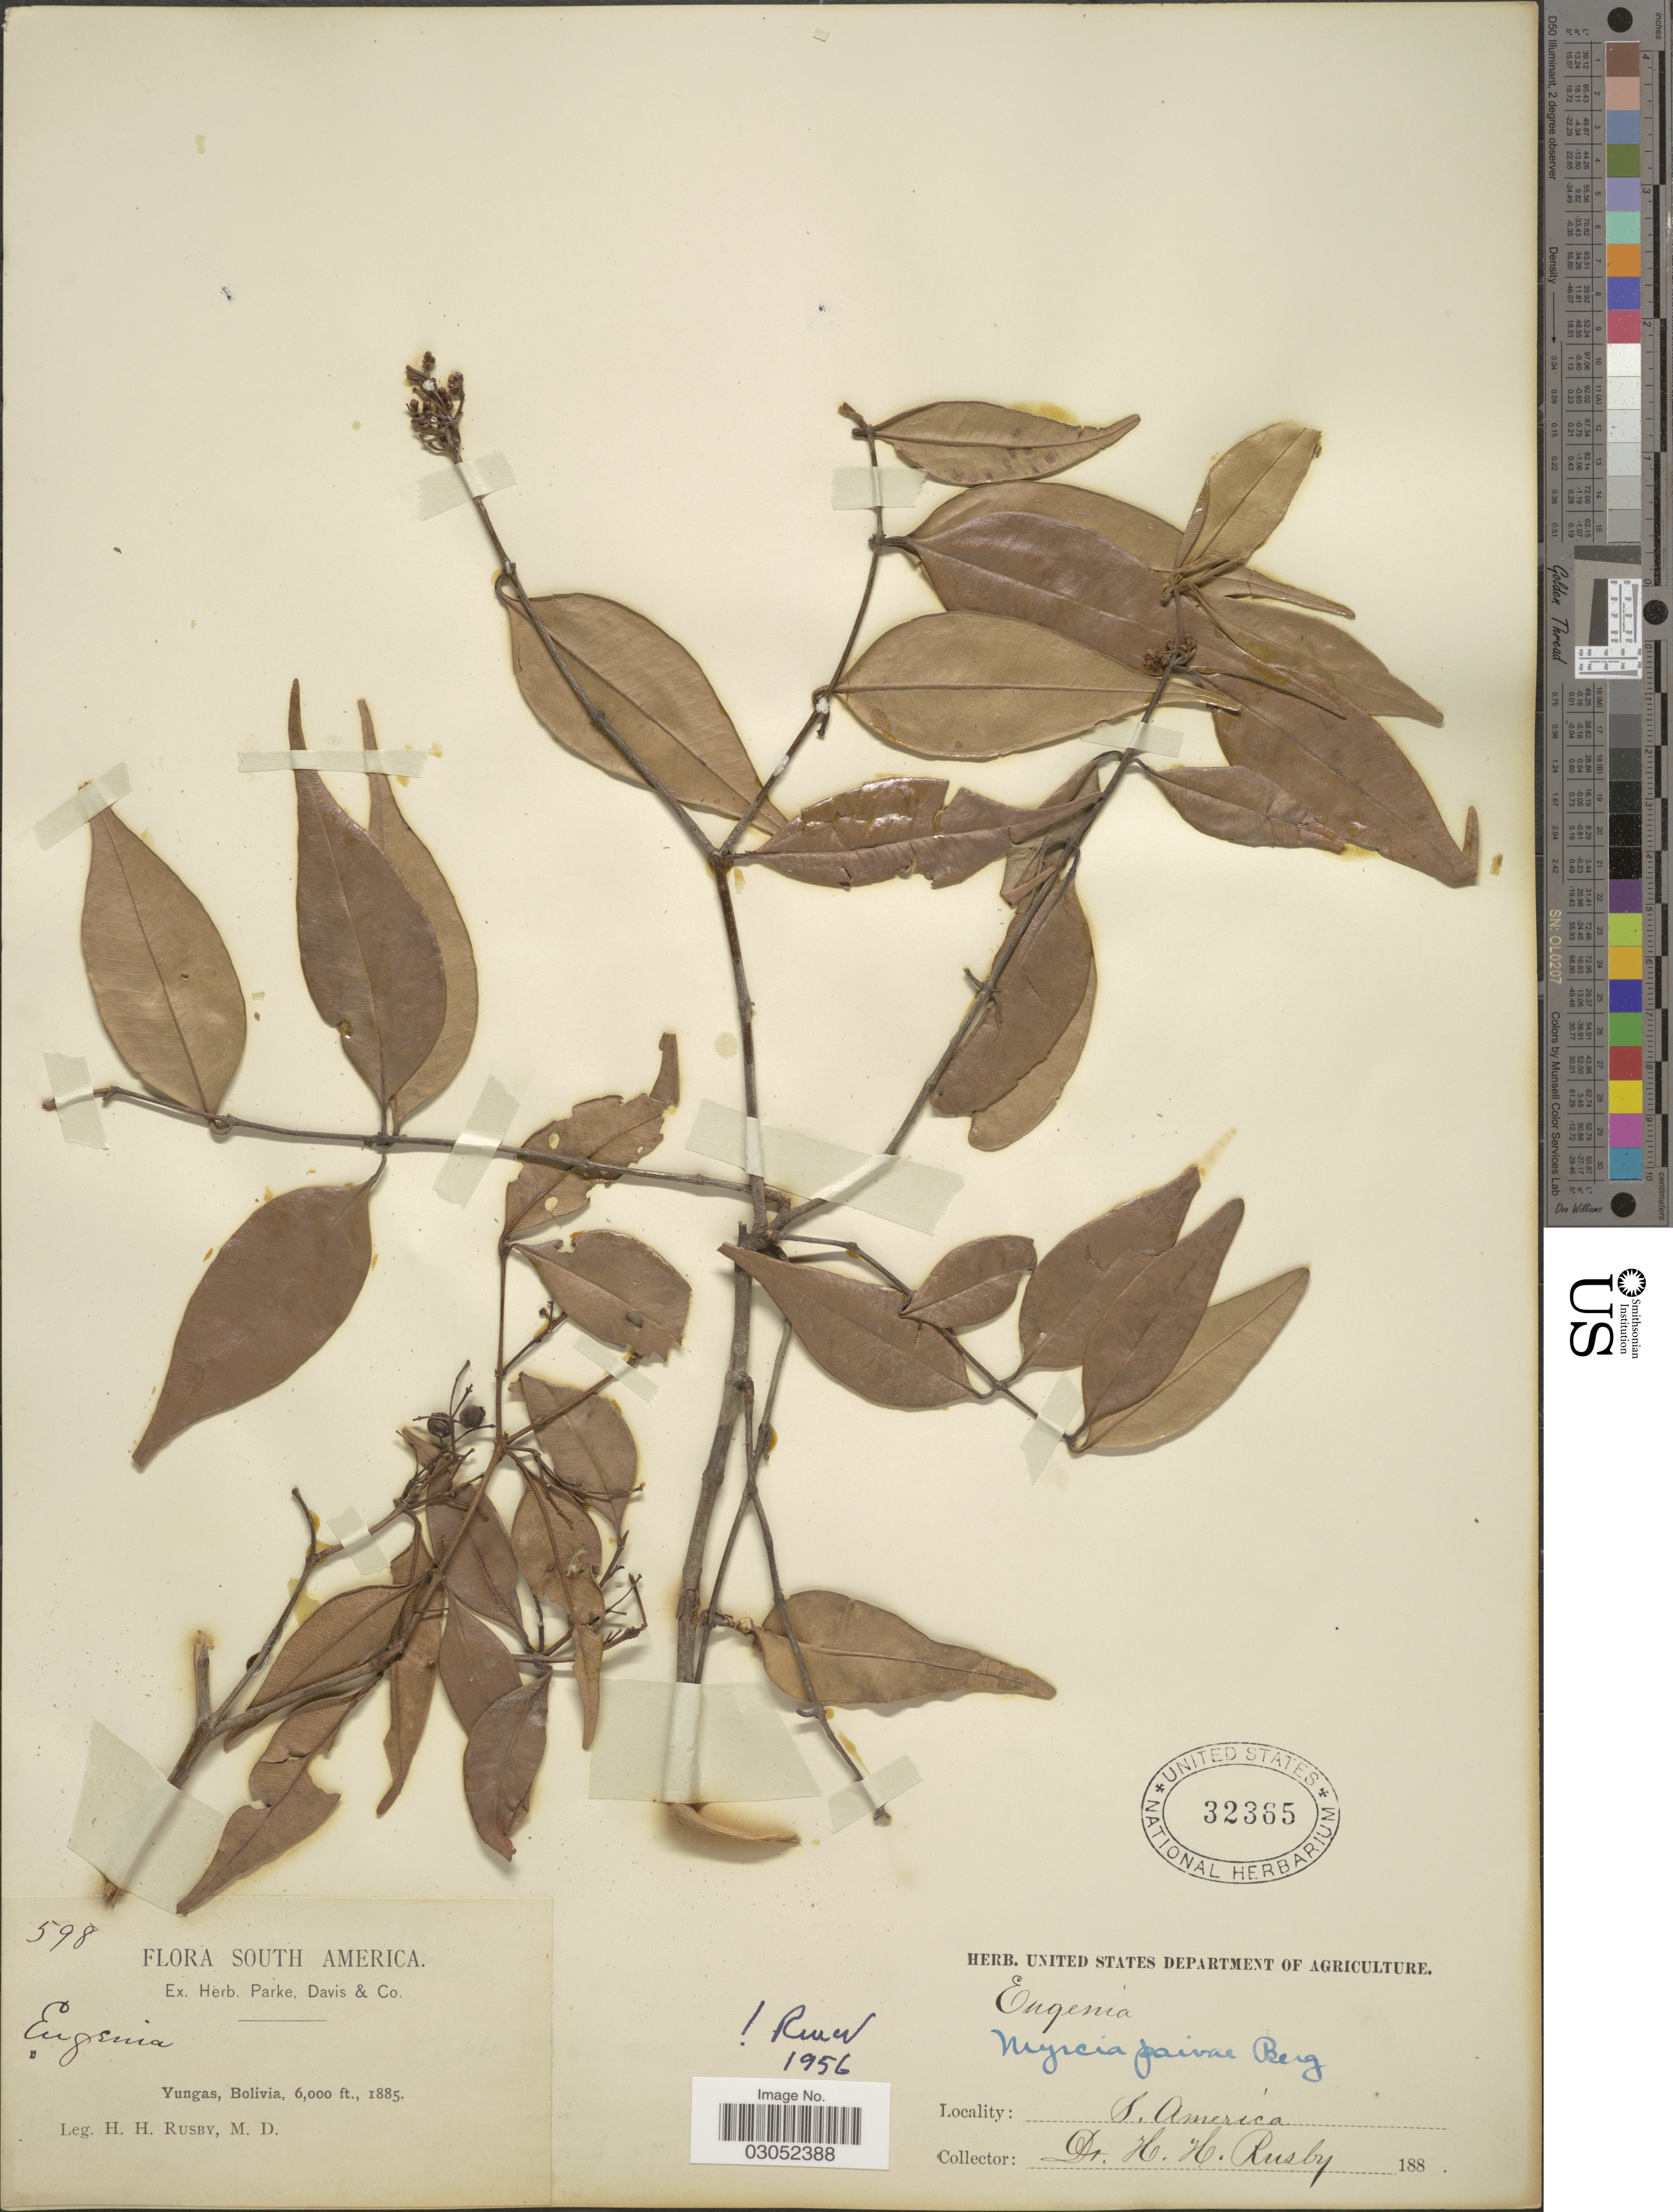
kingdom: Plantae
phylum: Tracheophyta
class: Magnoliopsida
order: Myrtales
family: Myrtaceae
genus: Myrcia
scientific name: Myrcia paivae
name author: O. Berg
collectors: H. H. Rusby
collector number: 598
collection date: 1885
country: Bolivia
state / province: La Paz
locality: Yungas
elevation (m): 1829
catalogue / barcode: US 32365